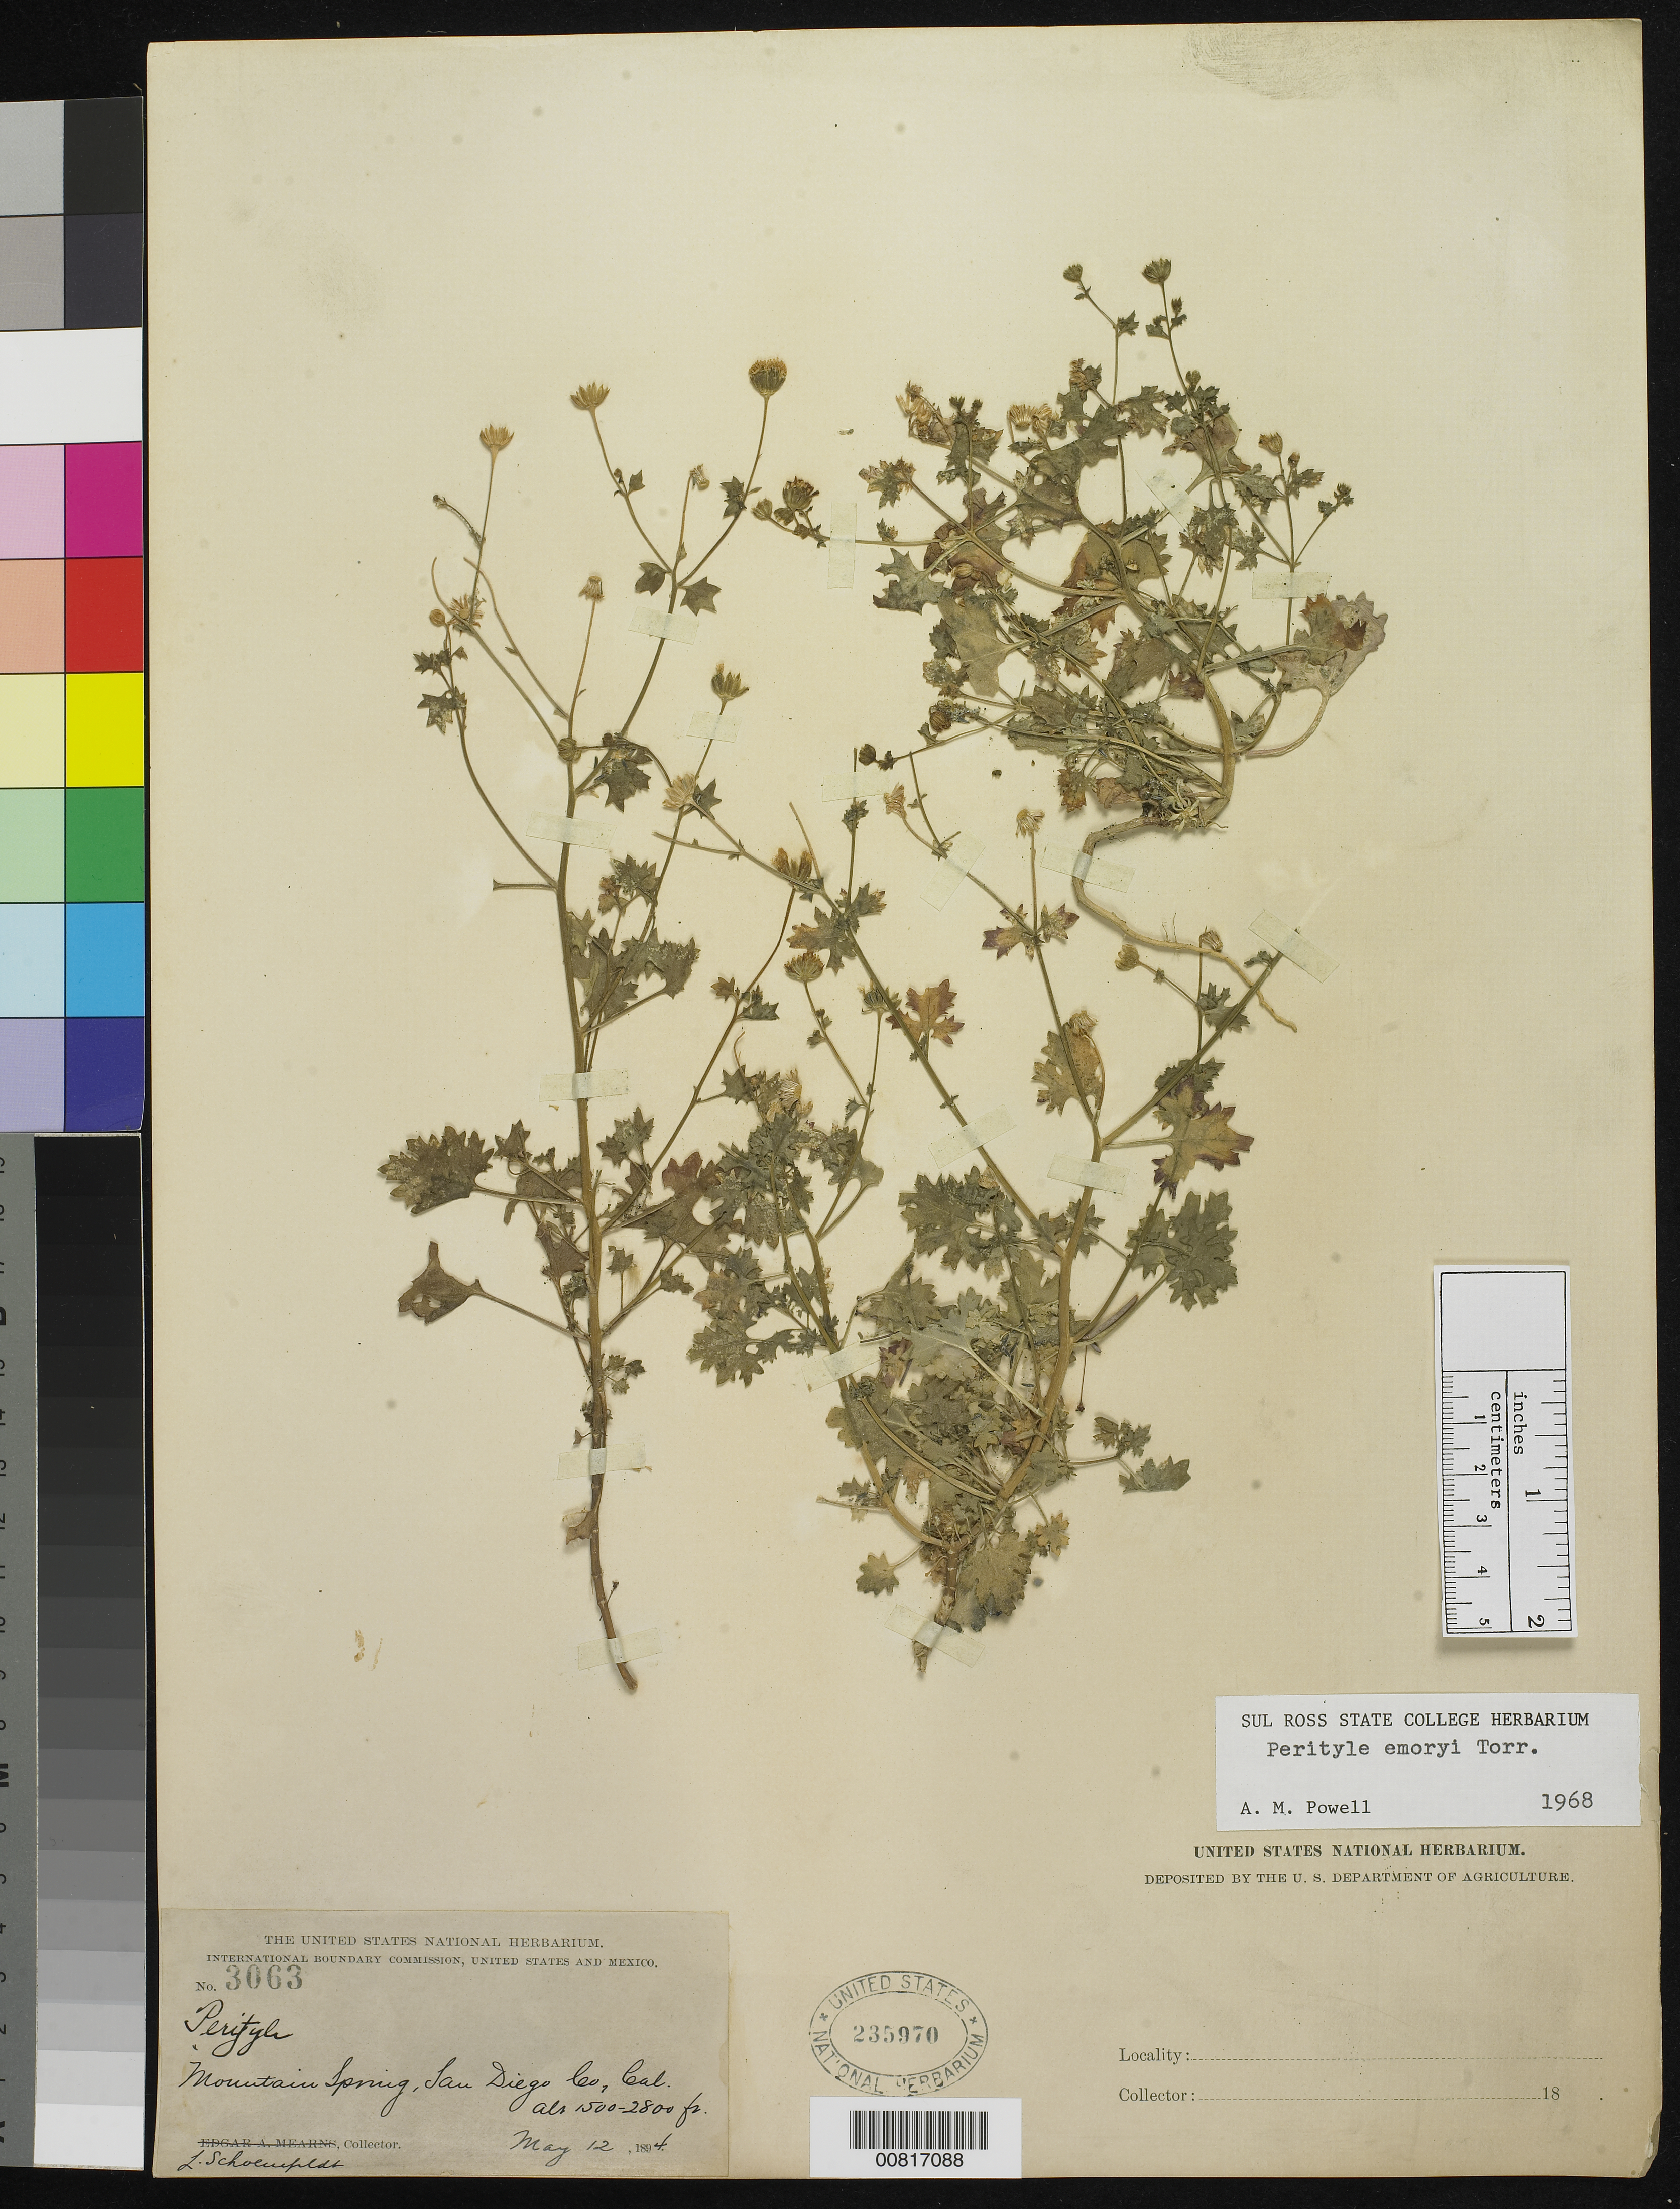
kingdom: Plantae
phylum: Tracheophyta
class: Magnoliopsida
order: Asterales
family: Asteraceae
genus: Perityle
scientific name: Perityle emoryi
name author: Torr.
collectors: L. Schoenfeldt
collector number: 3063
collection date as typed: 12 May 1894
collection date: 1894-05-12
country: United States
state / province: California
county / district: San Diego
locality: Mountain Spring, San Diego County, California.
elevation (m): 457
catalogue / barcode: US 235970